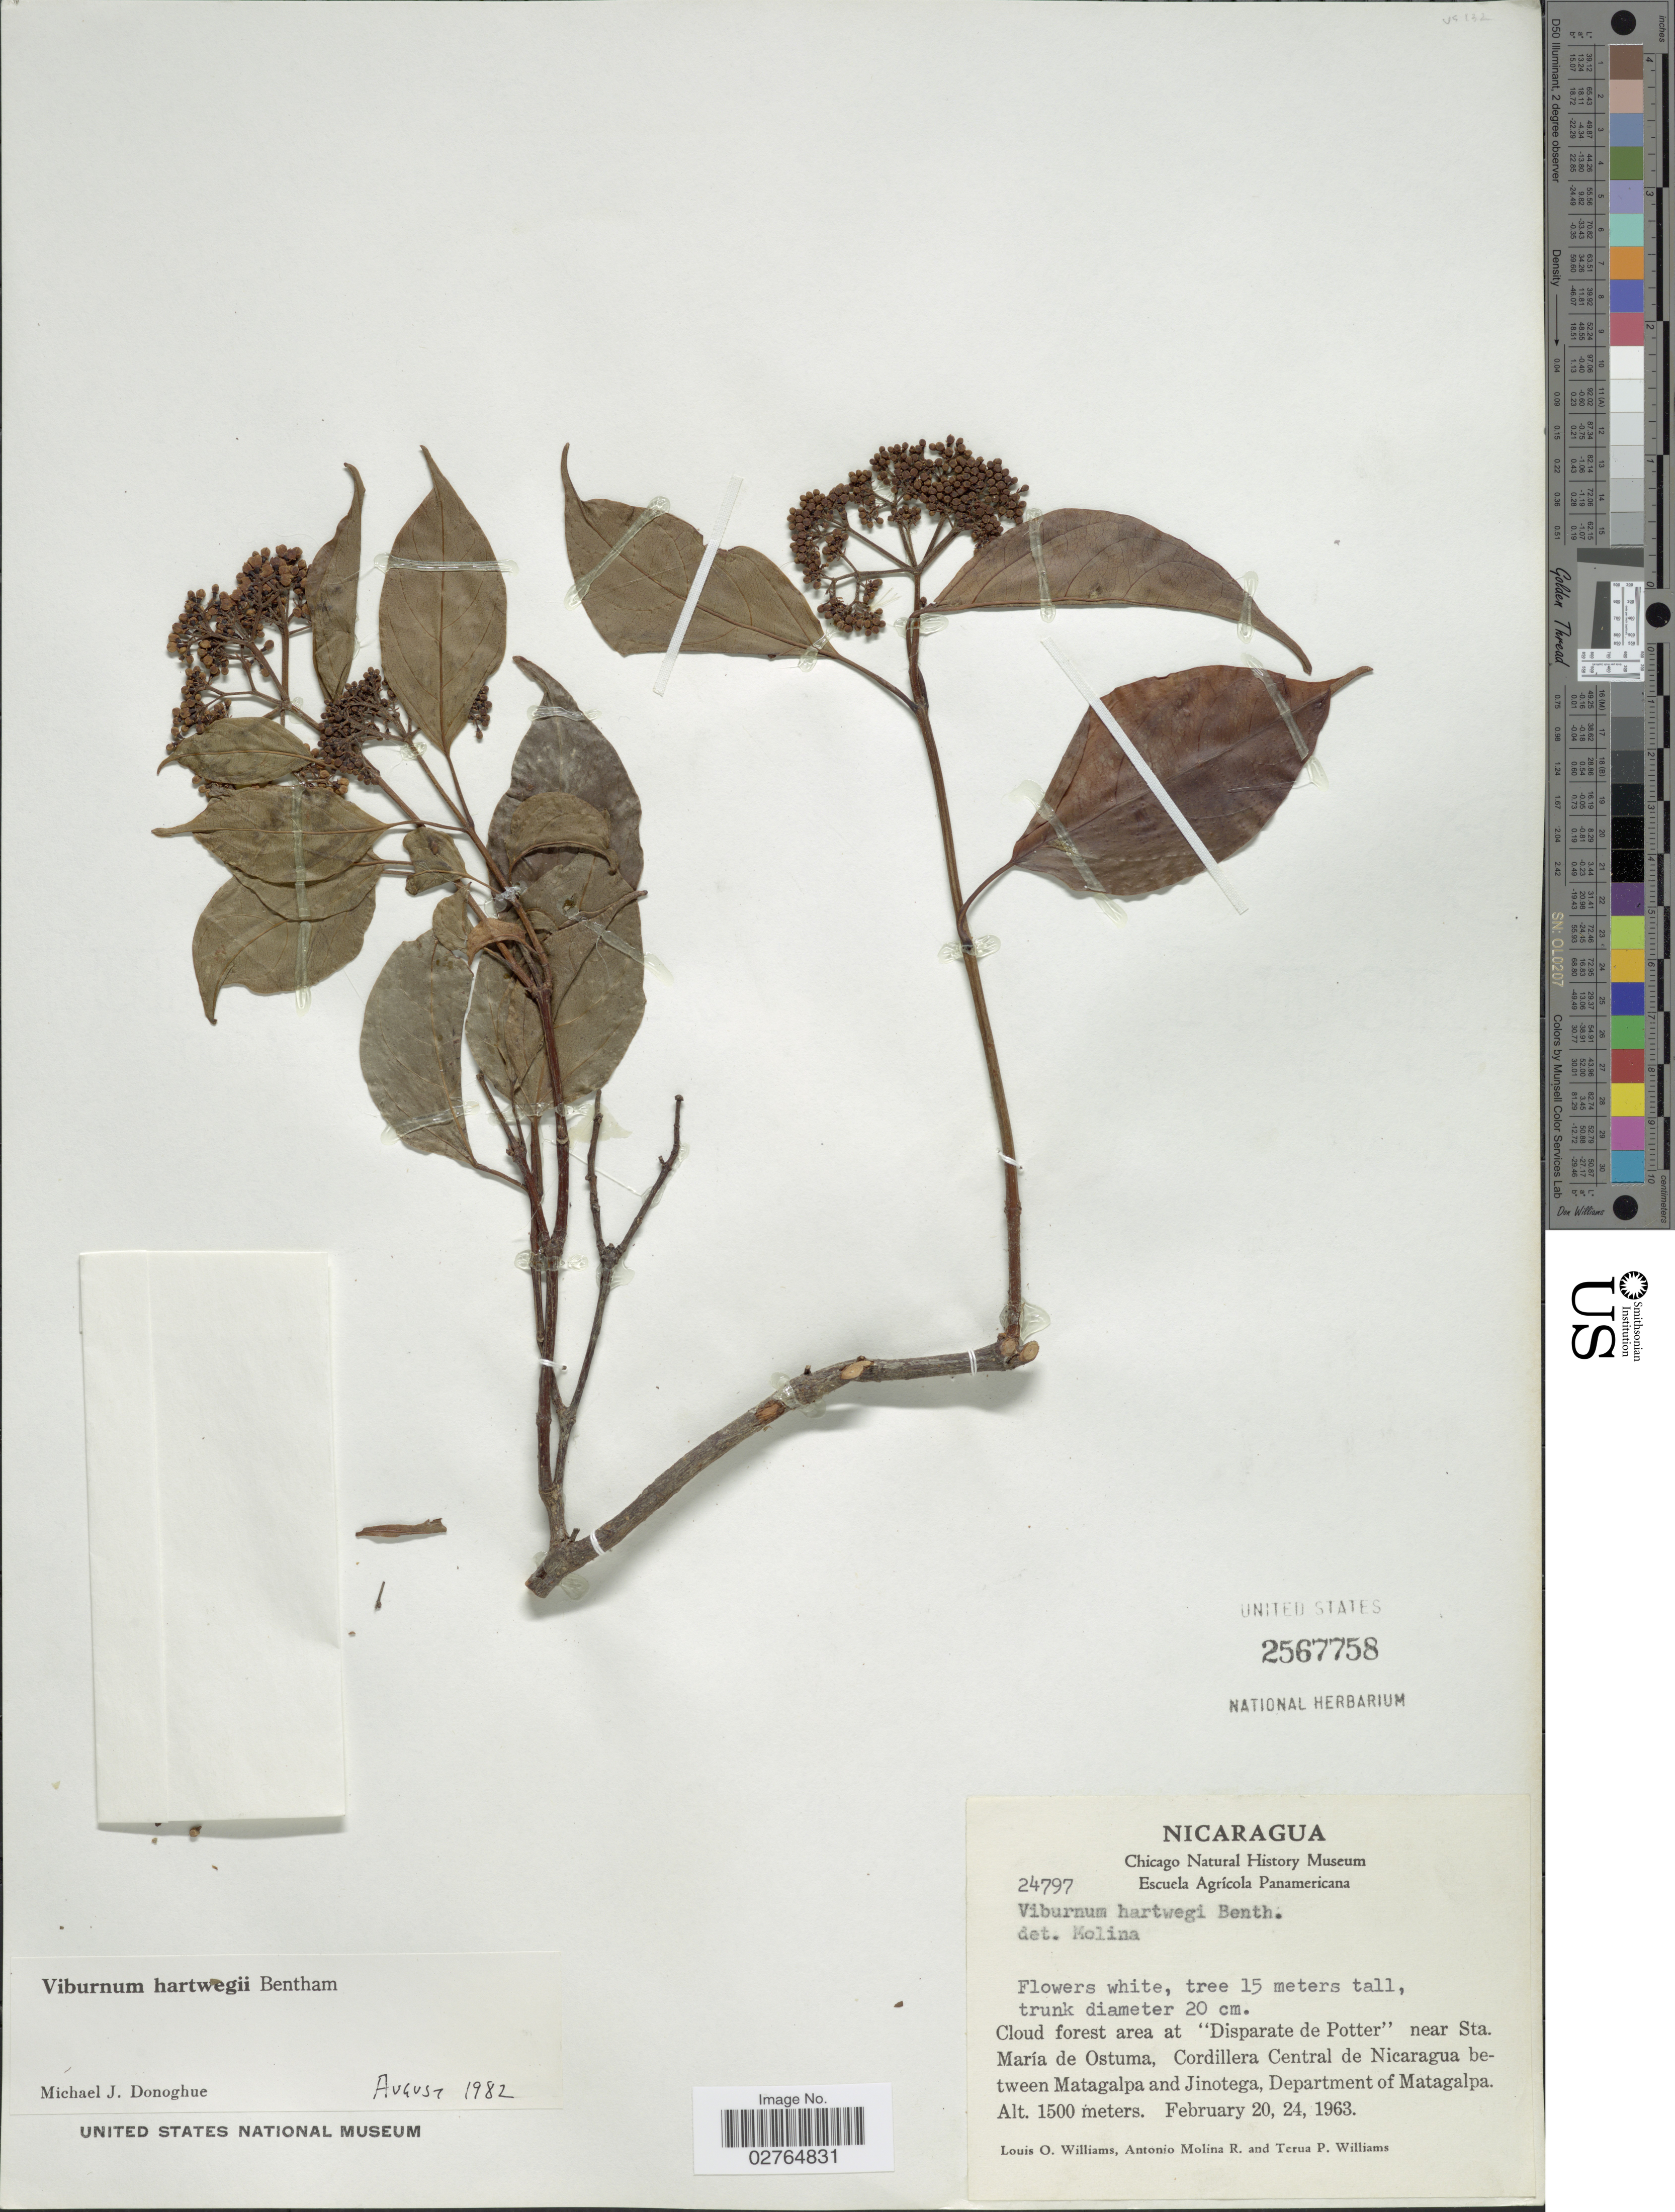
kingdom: Plantae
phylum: Tracheophyta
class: Magnoliopsida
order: Dipsacales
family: Viburnaceae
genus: Viburnum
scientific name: Viburnum hartwegii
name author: Benth.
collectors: L. O. Williams, A. Molina R. & T. Williams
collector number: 24797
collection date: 1963-02-20/1963-02-24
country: Nicaragua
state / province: Matagalpa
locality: Cloud forest area at 'Disparate de Potter' near Sta. María de Ostuma, Cordillera Central de Nicaragua between Matagalpa and Jinotega. Department of Matagalpa.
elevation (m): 1500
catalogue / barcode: US 2567758